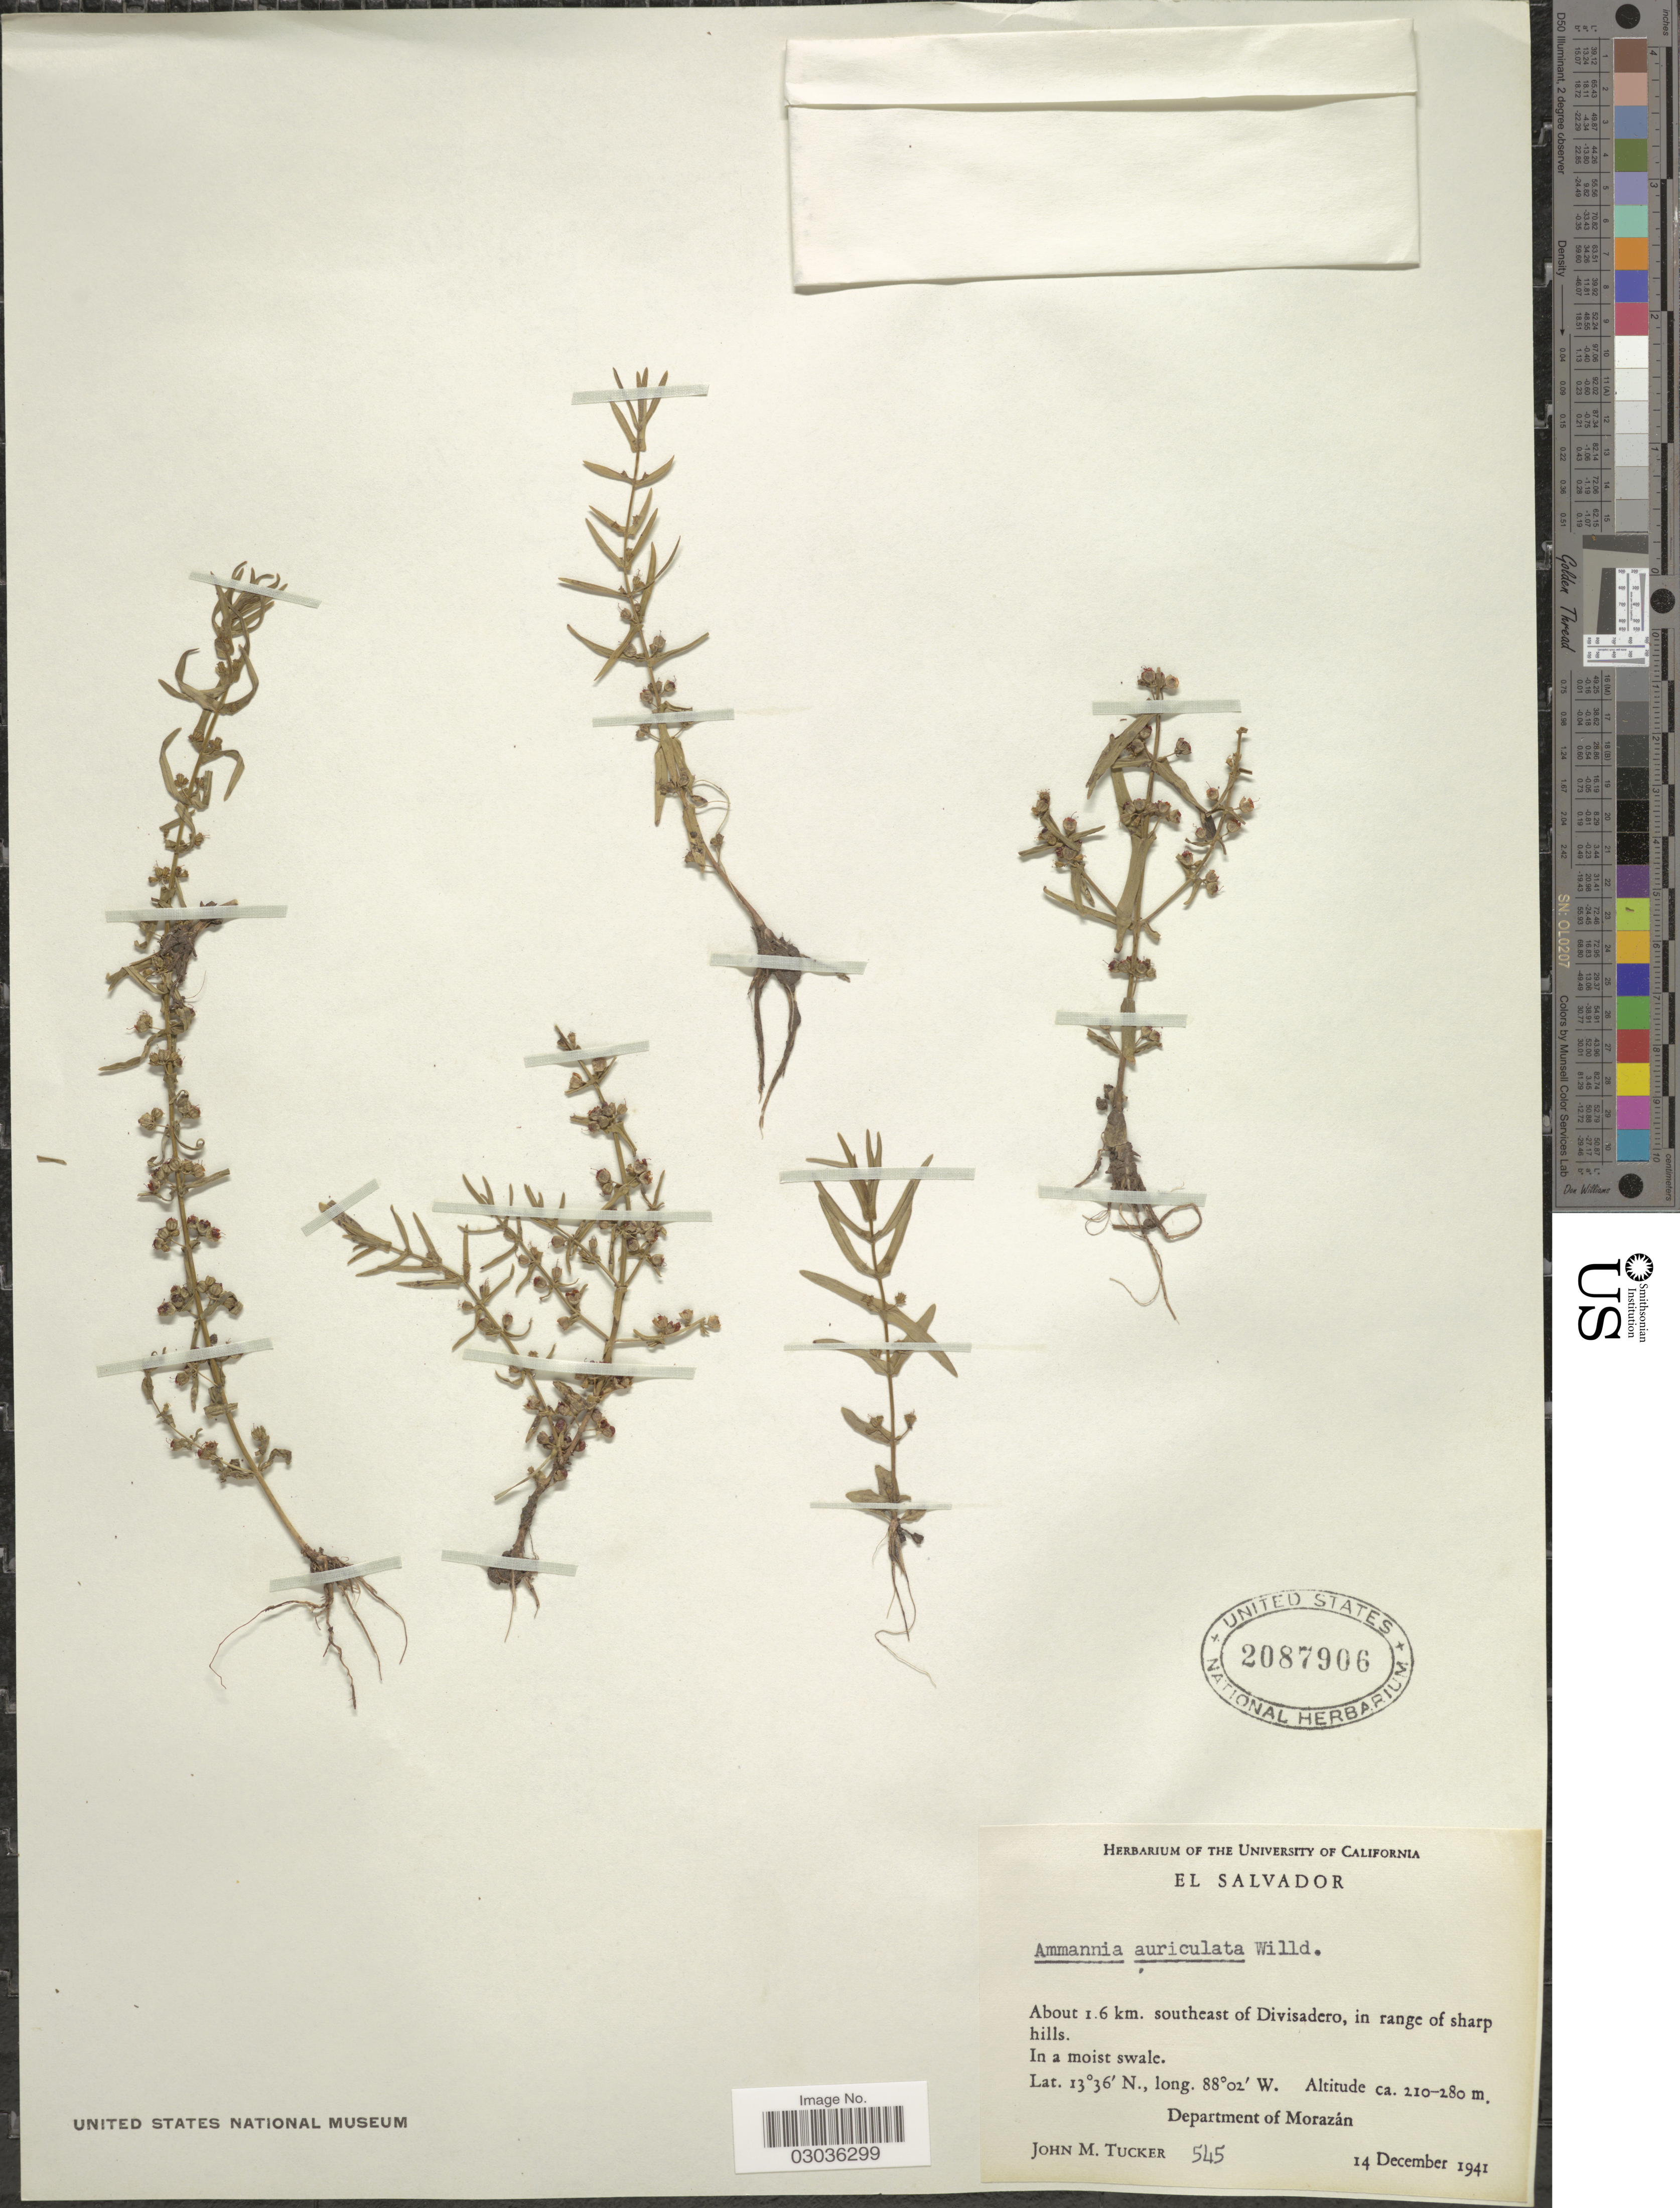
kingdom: Plantae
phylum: Tracheophyta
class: Magnoliopsida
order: Myrtales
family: Lythraceae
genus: Ammannia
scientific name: Ammannia auriculata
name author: Willd.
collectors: J. M. Tucker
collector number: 545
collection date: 1941-12-14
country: El Salvador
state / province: Morazan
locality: About 1.6 km. southeast of Divisadero, in range of sharp hills. Department of Morazán.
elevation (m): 210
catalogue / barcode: US 2087906